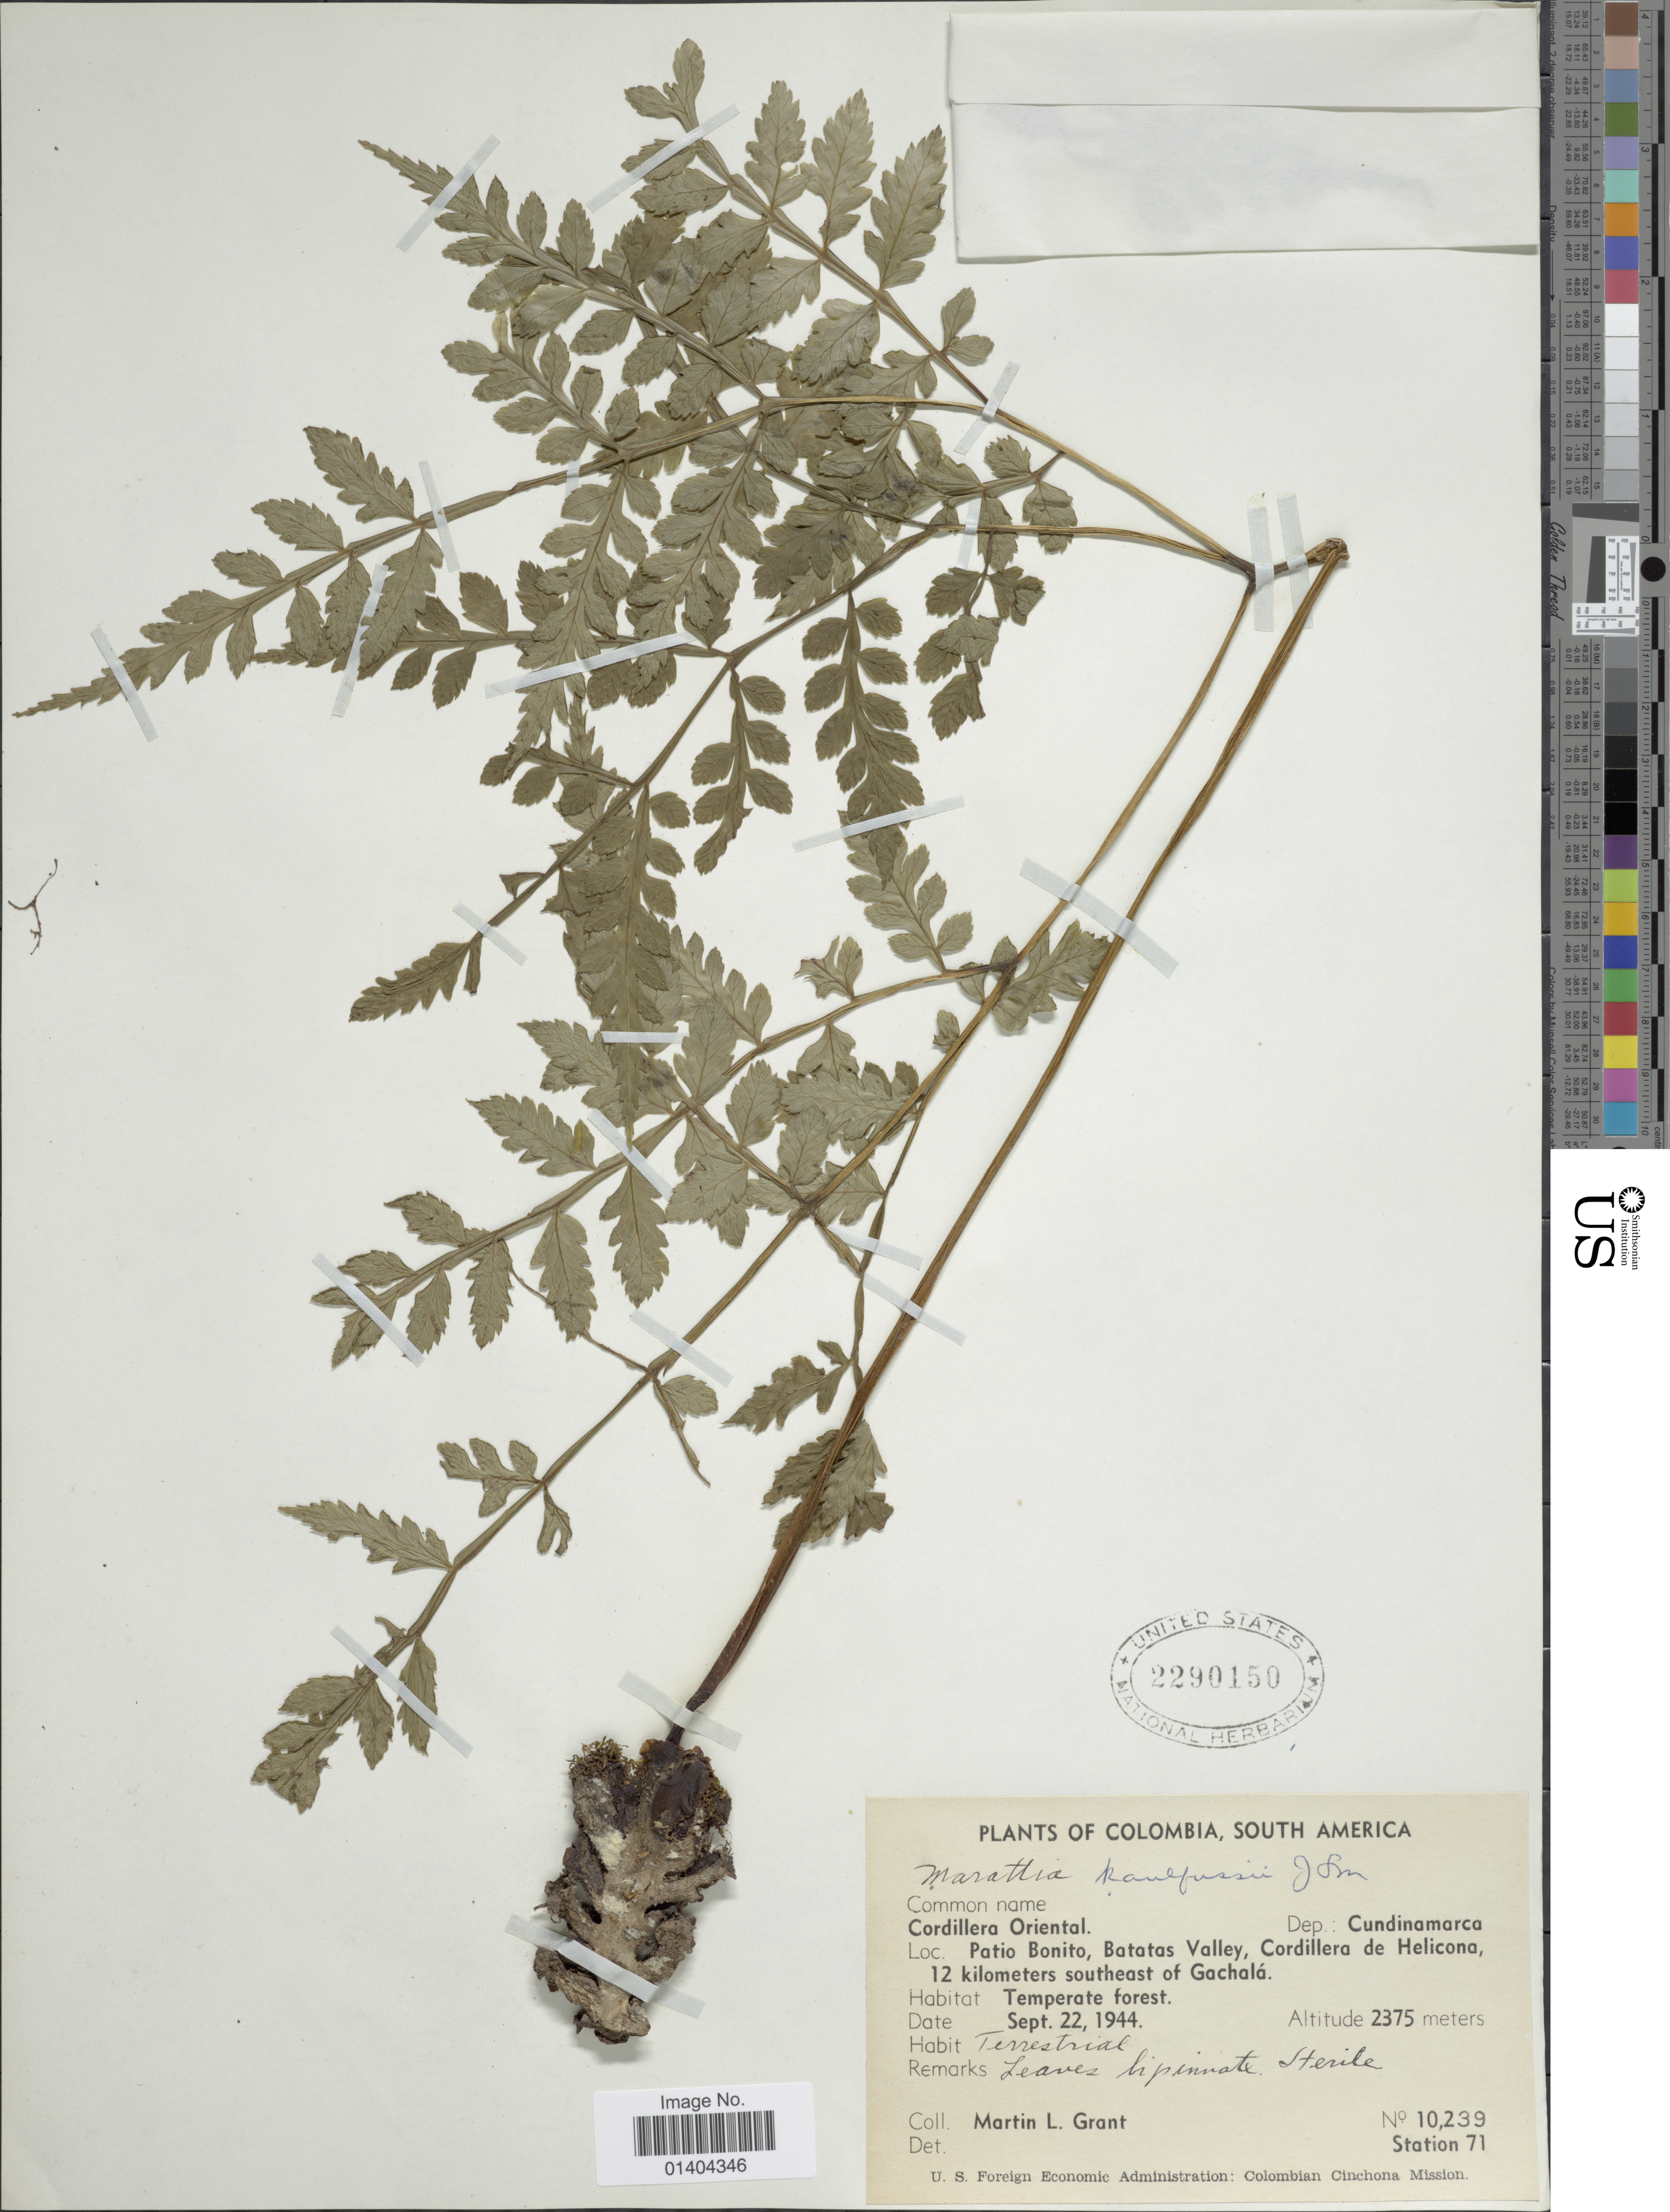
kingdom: Plantae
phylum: Tracheophyta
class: Polypodiopsida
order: Marattiales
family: Marattiaceae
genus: Marattia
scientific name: Marattia laevis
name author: Sm.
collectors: M. L. Grant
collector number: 10239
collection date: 1944-09-22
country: Colombia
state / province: Cundinamarca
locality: Cordillera Oriental, Patio Bonito, Batatas Valley, Cordillera de Helicona, 12 kilometers southeast of Gachala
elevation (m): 2375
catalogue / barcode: US 2290150